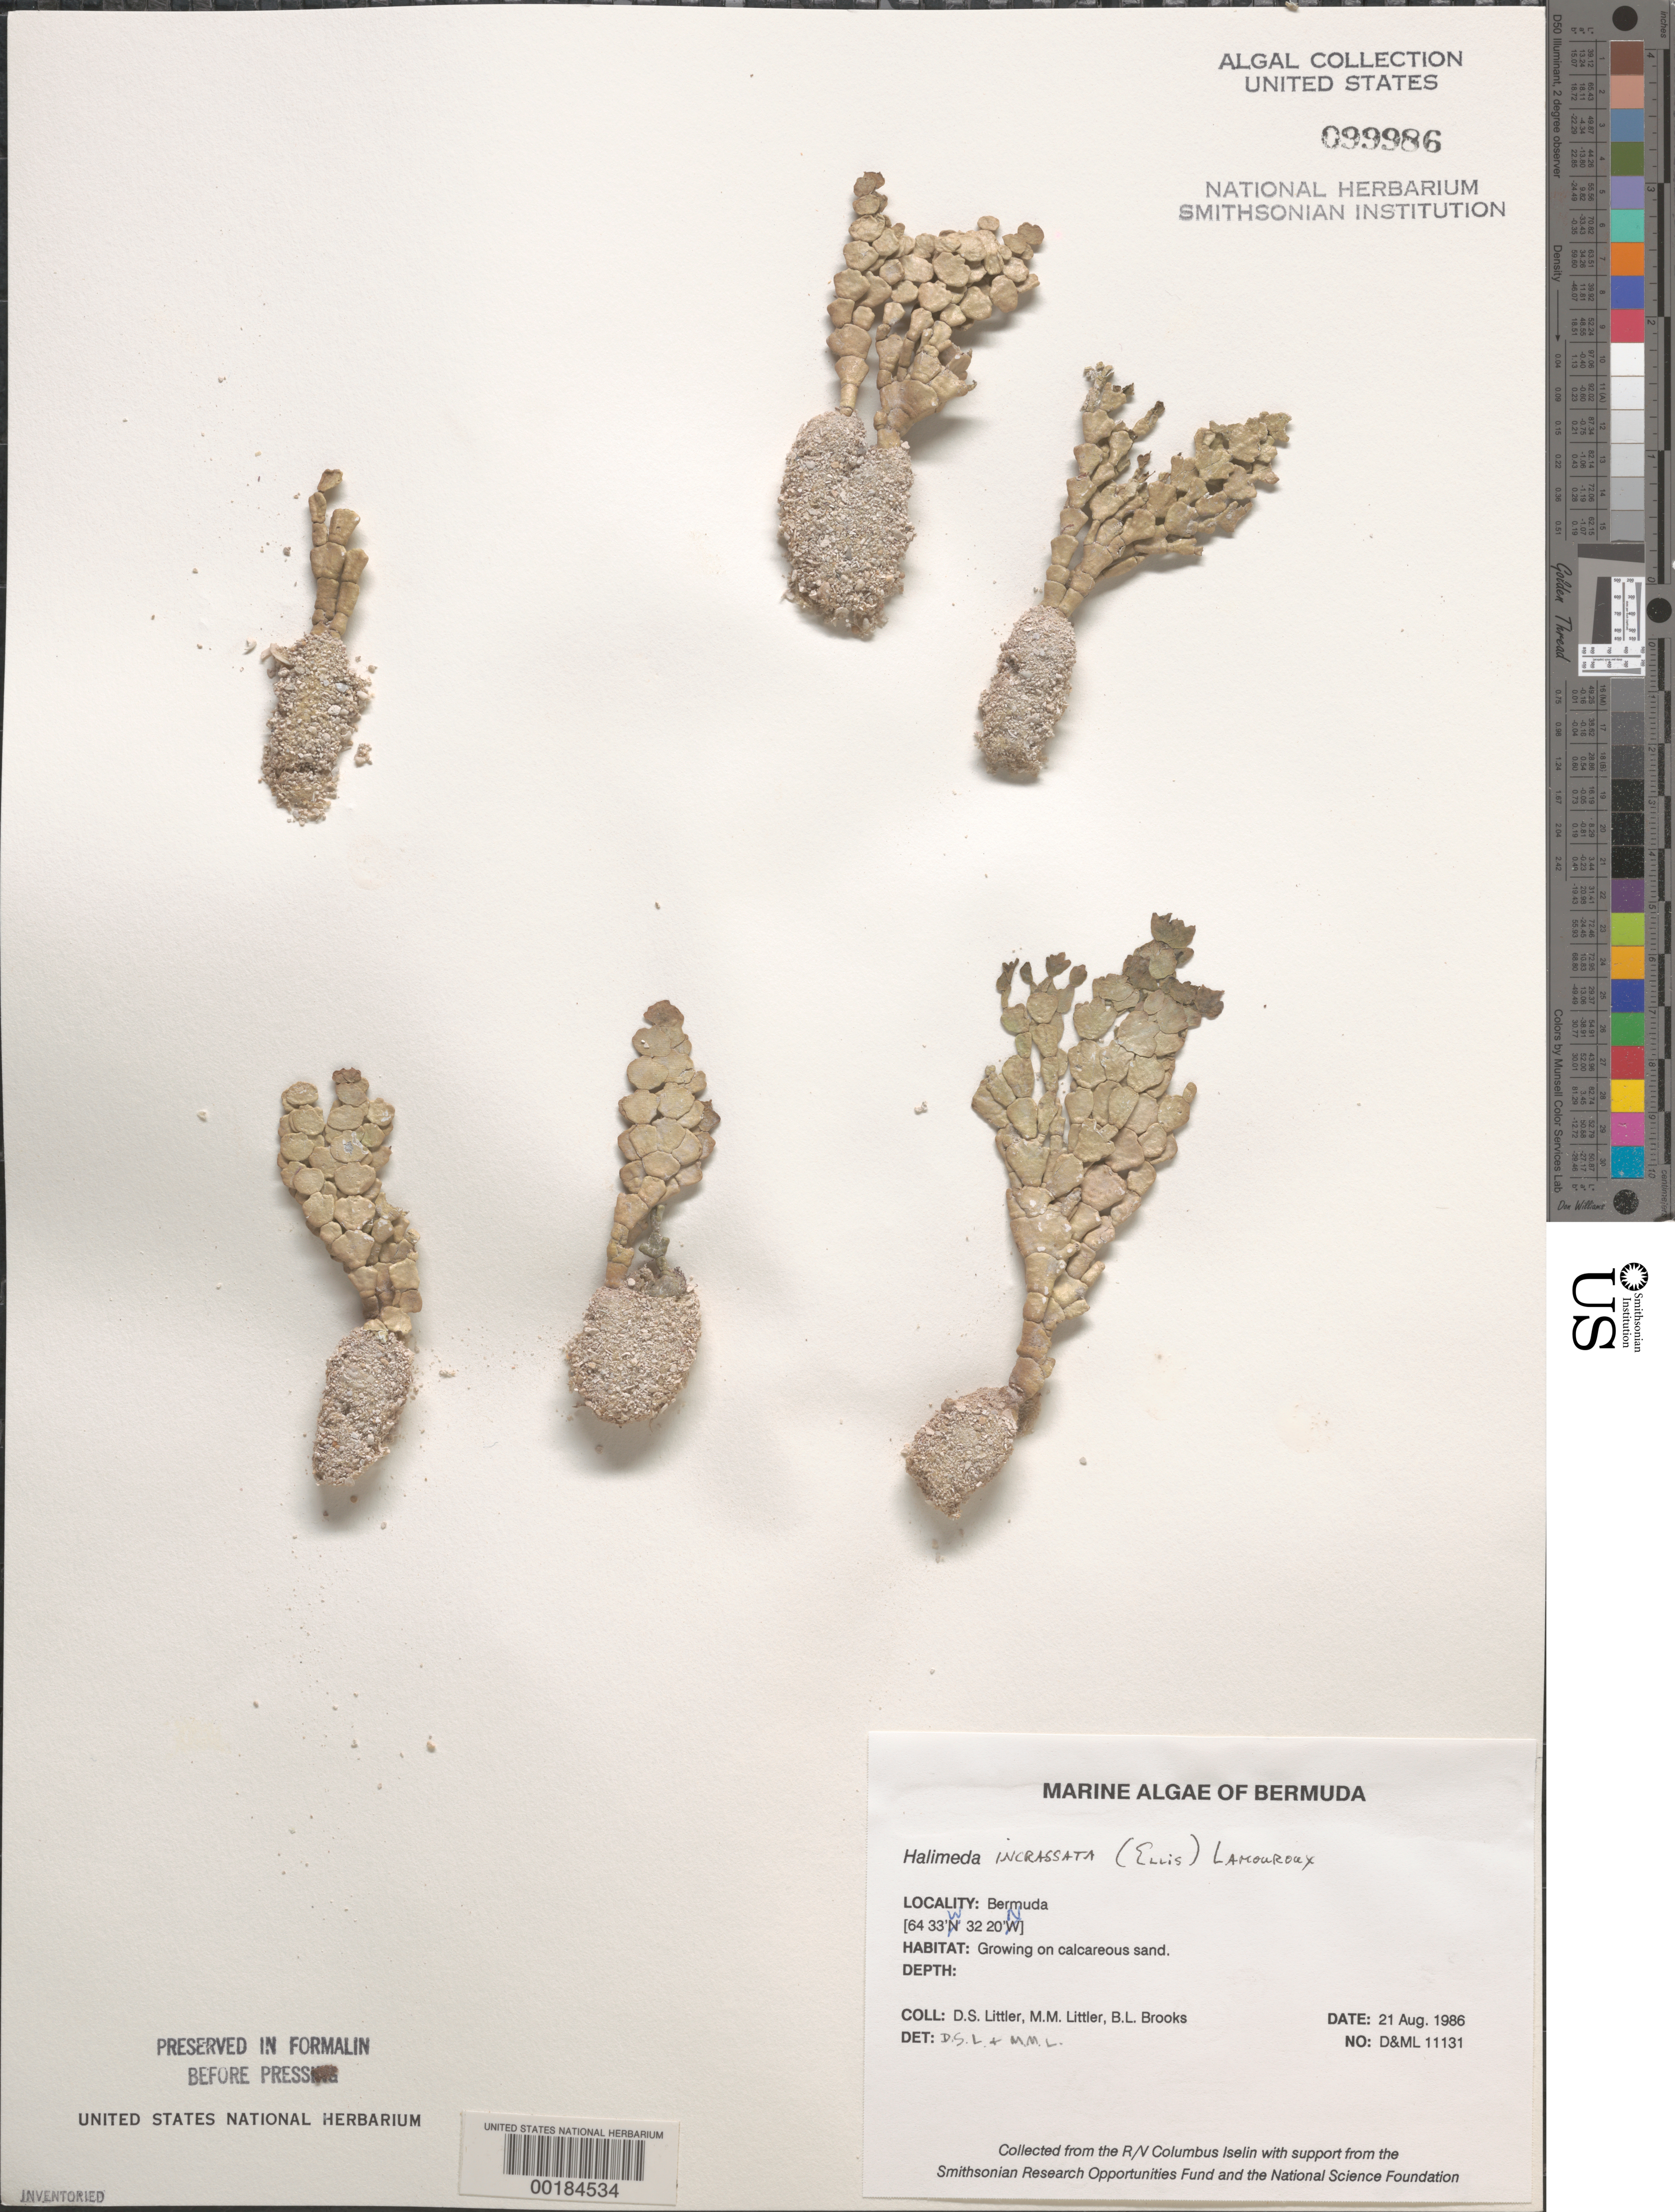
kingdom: Plantae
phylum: Chlorophyta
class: Ulvophyceae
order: Bryopsidales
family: Halimedaceae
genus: Halimeda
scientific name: Halimeda incrassata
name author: (J. Ellis) J.V.Lamouroux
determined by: Littler, D. S.; Littler, M. M.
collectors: D. S. Littler, M. M. Littler & B. Brooks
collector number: D&ML 11131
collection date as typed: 21 Aug 1986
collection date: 1986-08-21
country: Bermuda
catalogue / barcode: US 99986